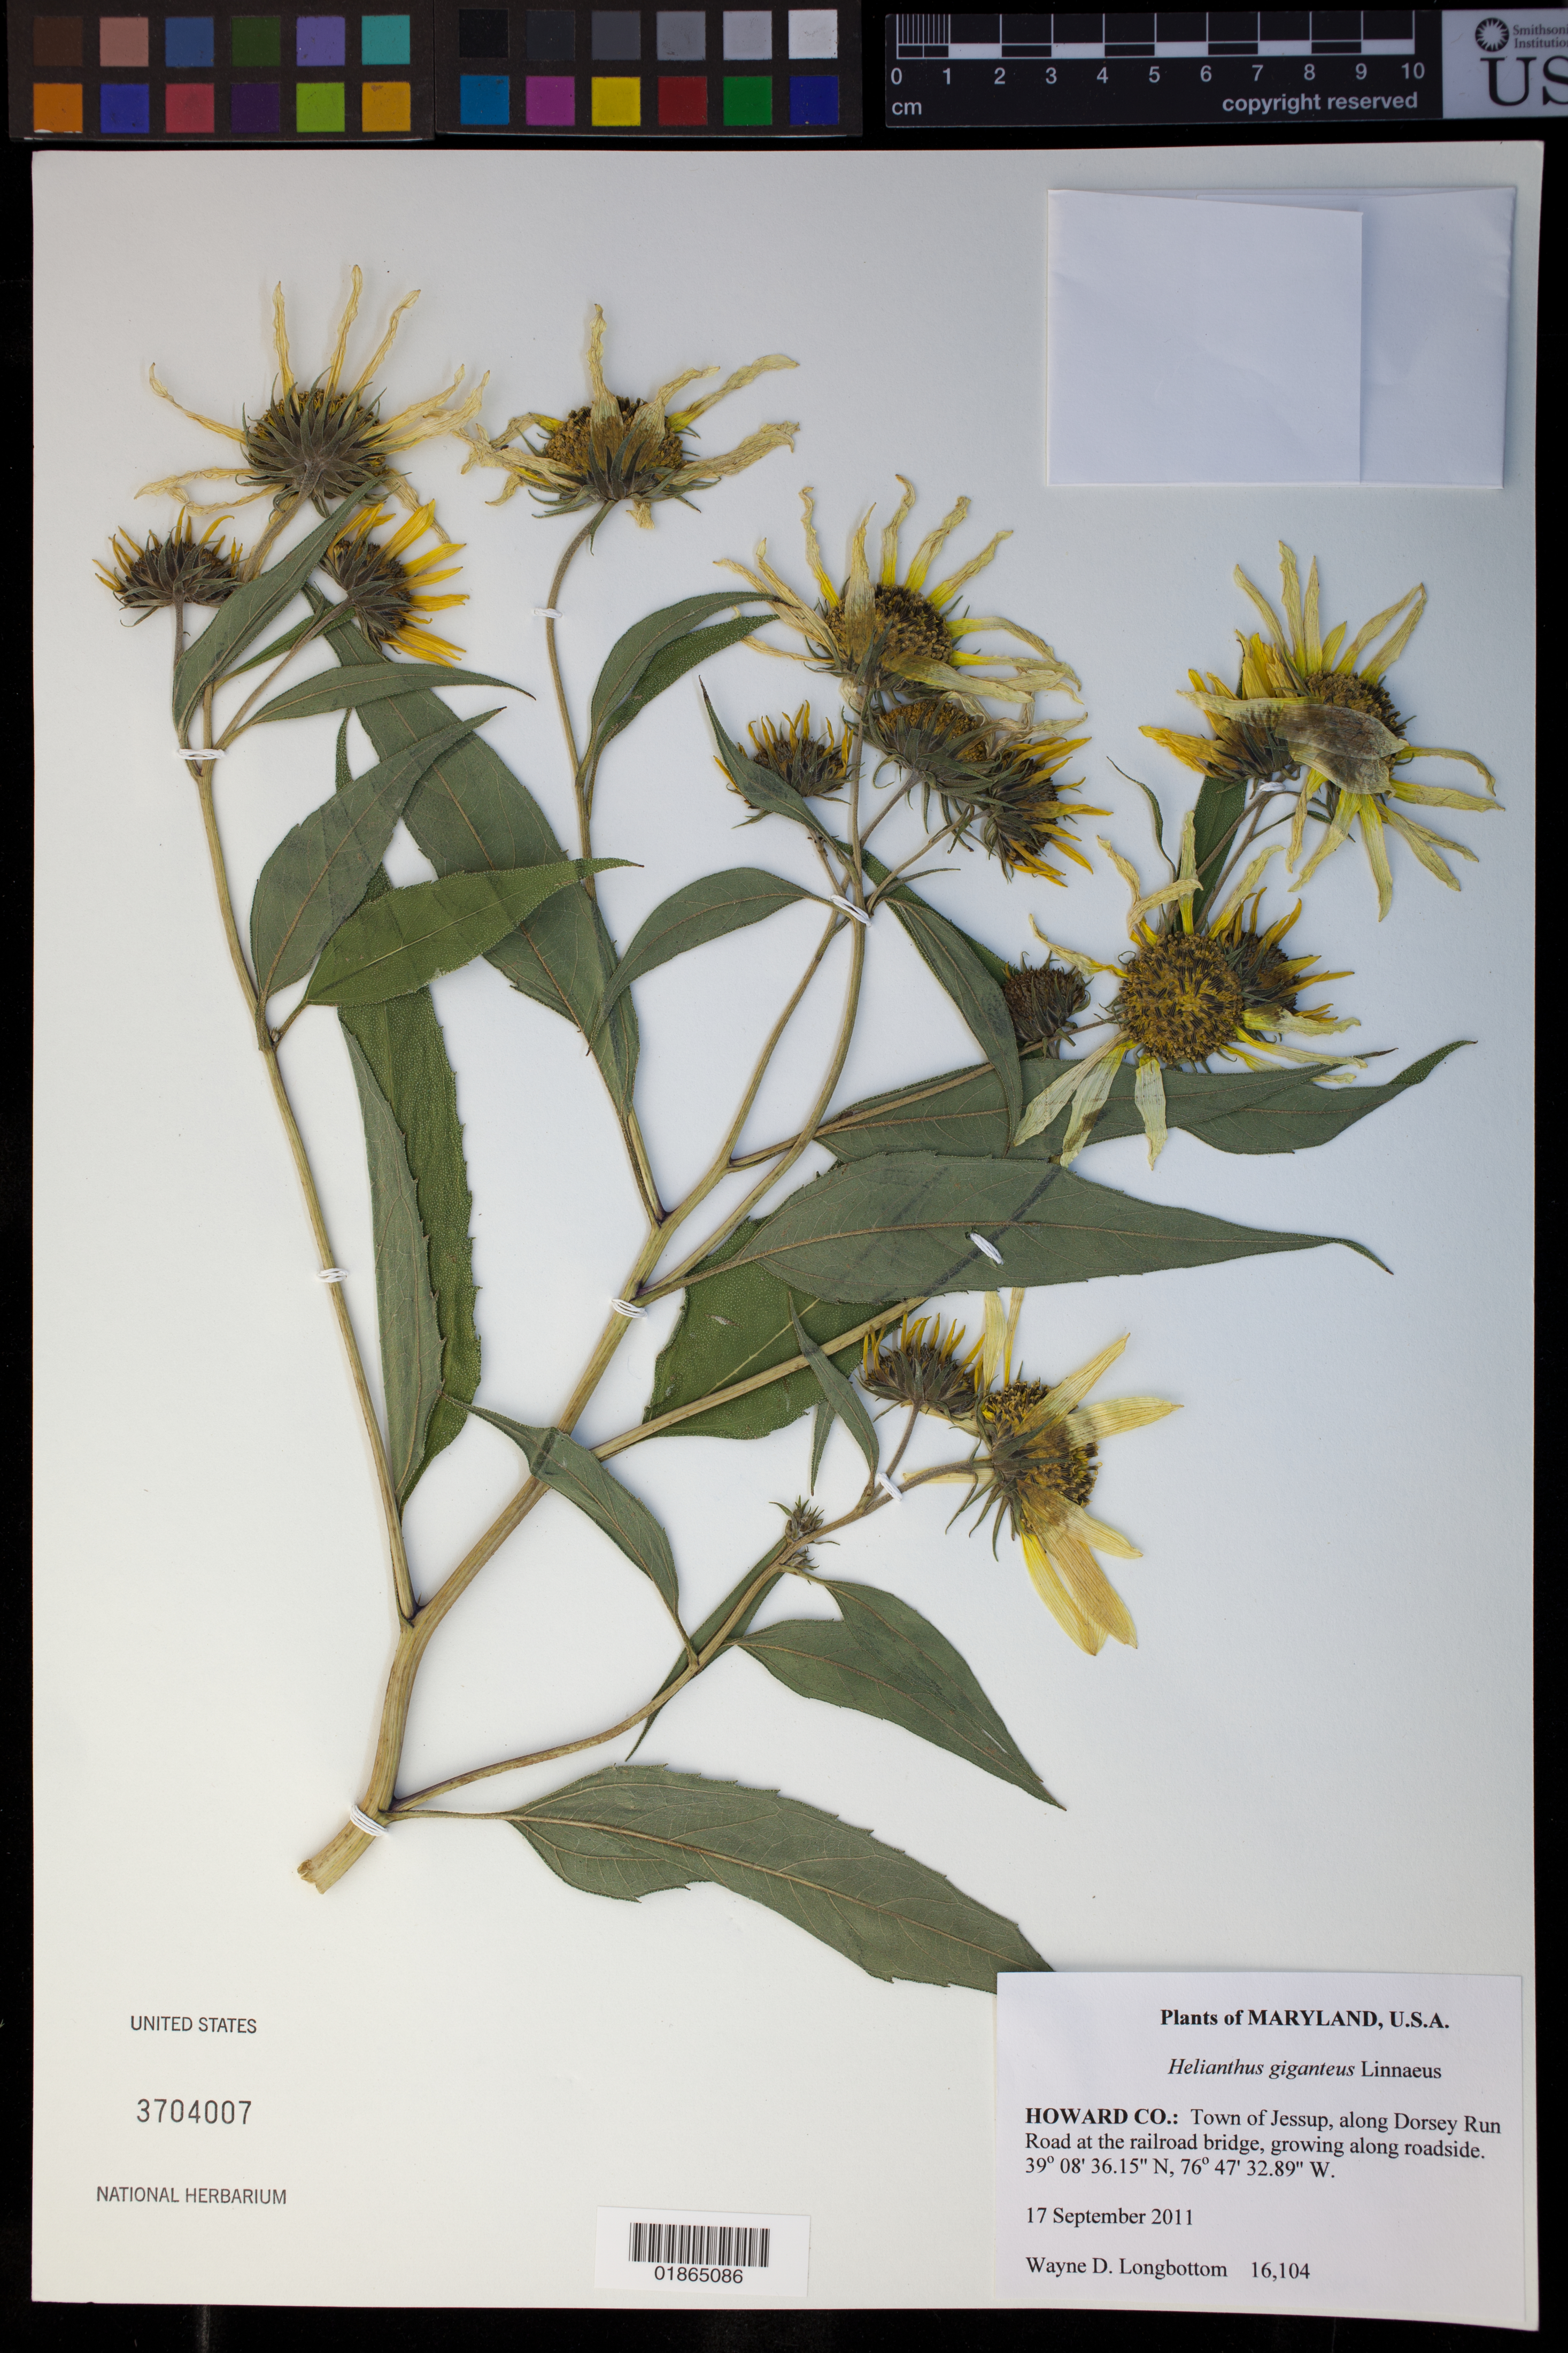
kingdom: Plantae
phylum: Tracheophyta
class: Magnoliopsida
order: Asterales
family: Asteraceae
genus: Helianthus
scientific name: Helianthus giganteus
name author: L.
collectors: W. D. Longbottom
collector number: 16104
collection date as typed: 17 September 2011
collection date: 2011-09-17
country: United States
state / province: Maryland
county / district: Howard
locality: Town of Jessup, along Dorsey Run Road at the railroad bridge, growing along roadside.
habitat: Growing along roadside.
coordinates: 39 08 36.15 N, 76 47 32.89 W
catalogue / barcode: US 3704007